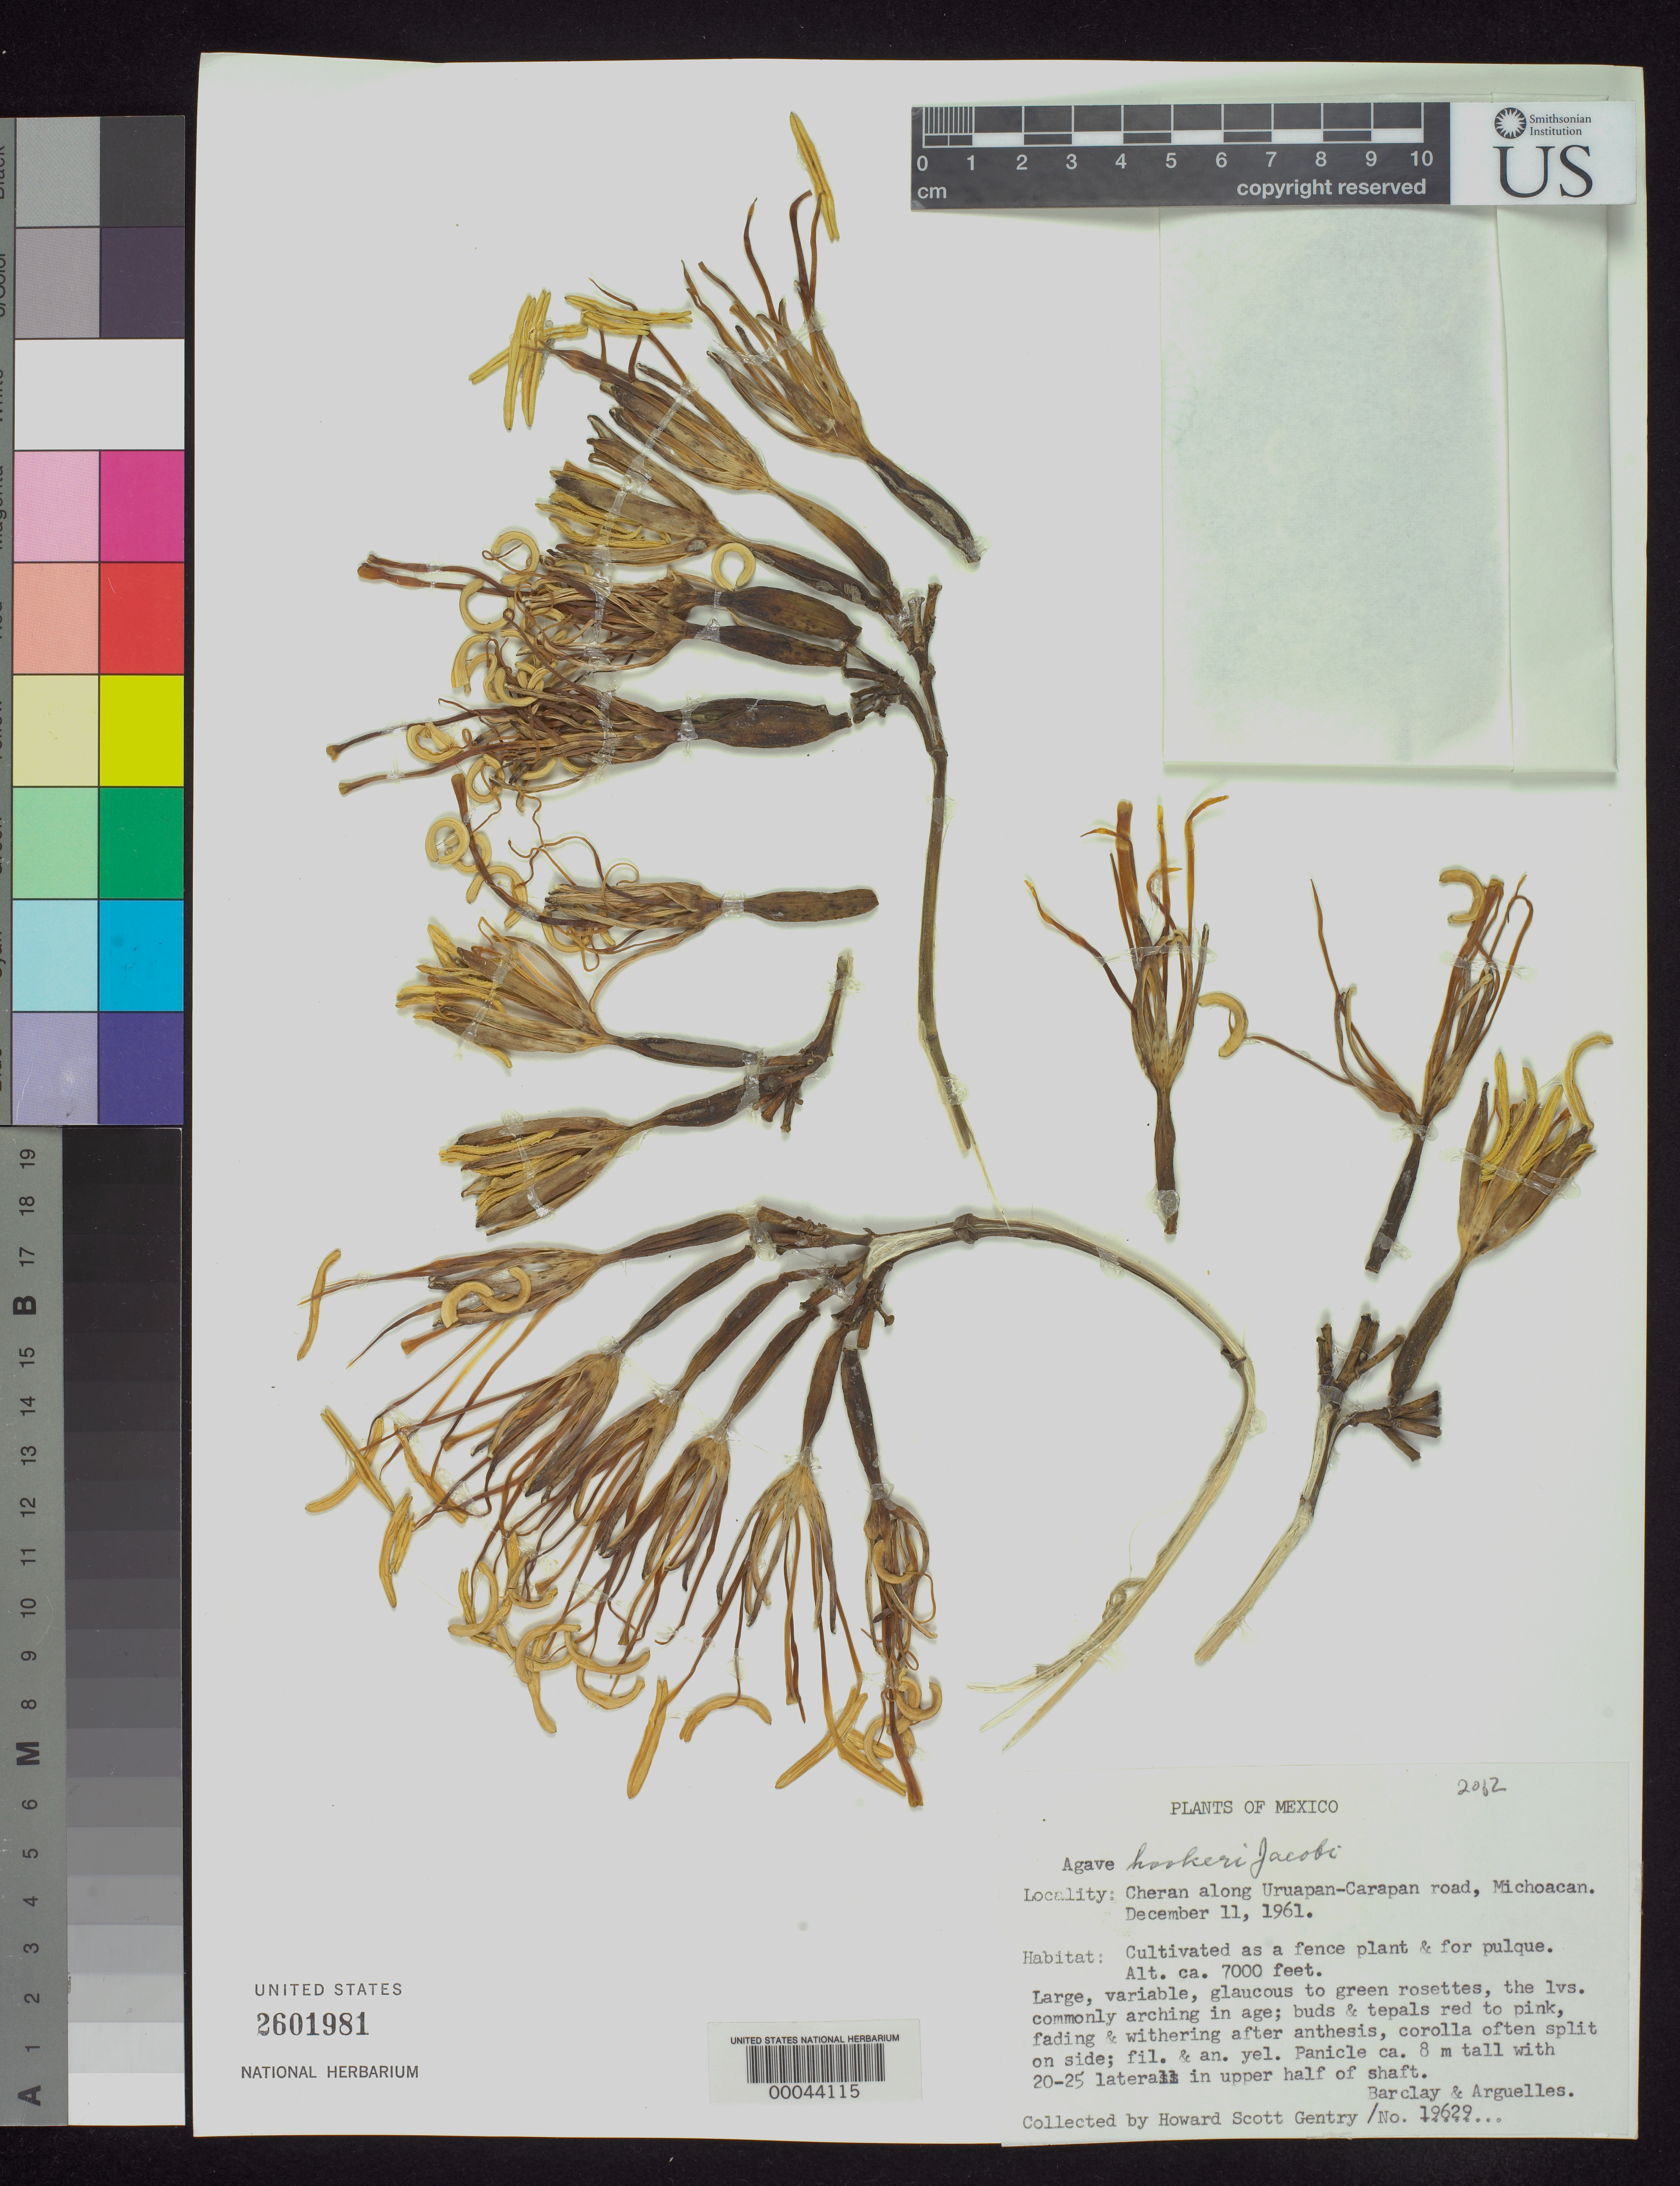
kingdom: Plantae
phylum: Tracheophyta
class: Liliopsida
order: Asparagales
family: Asparagaceae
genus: Agave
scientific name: Agave hookeri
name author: Jacobi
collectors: H. S. Gentry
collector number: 19629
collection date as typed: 11 Dec 1961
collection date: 1961-12-11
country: Mexico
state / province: Michoacán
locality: Cheran along Uruapan-Carapan road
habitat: Cultivated as a fence plant & for pulque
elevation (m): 2134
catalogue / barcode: US 2601981